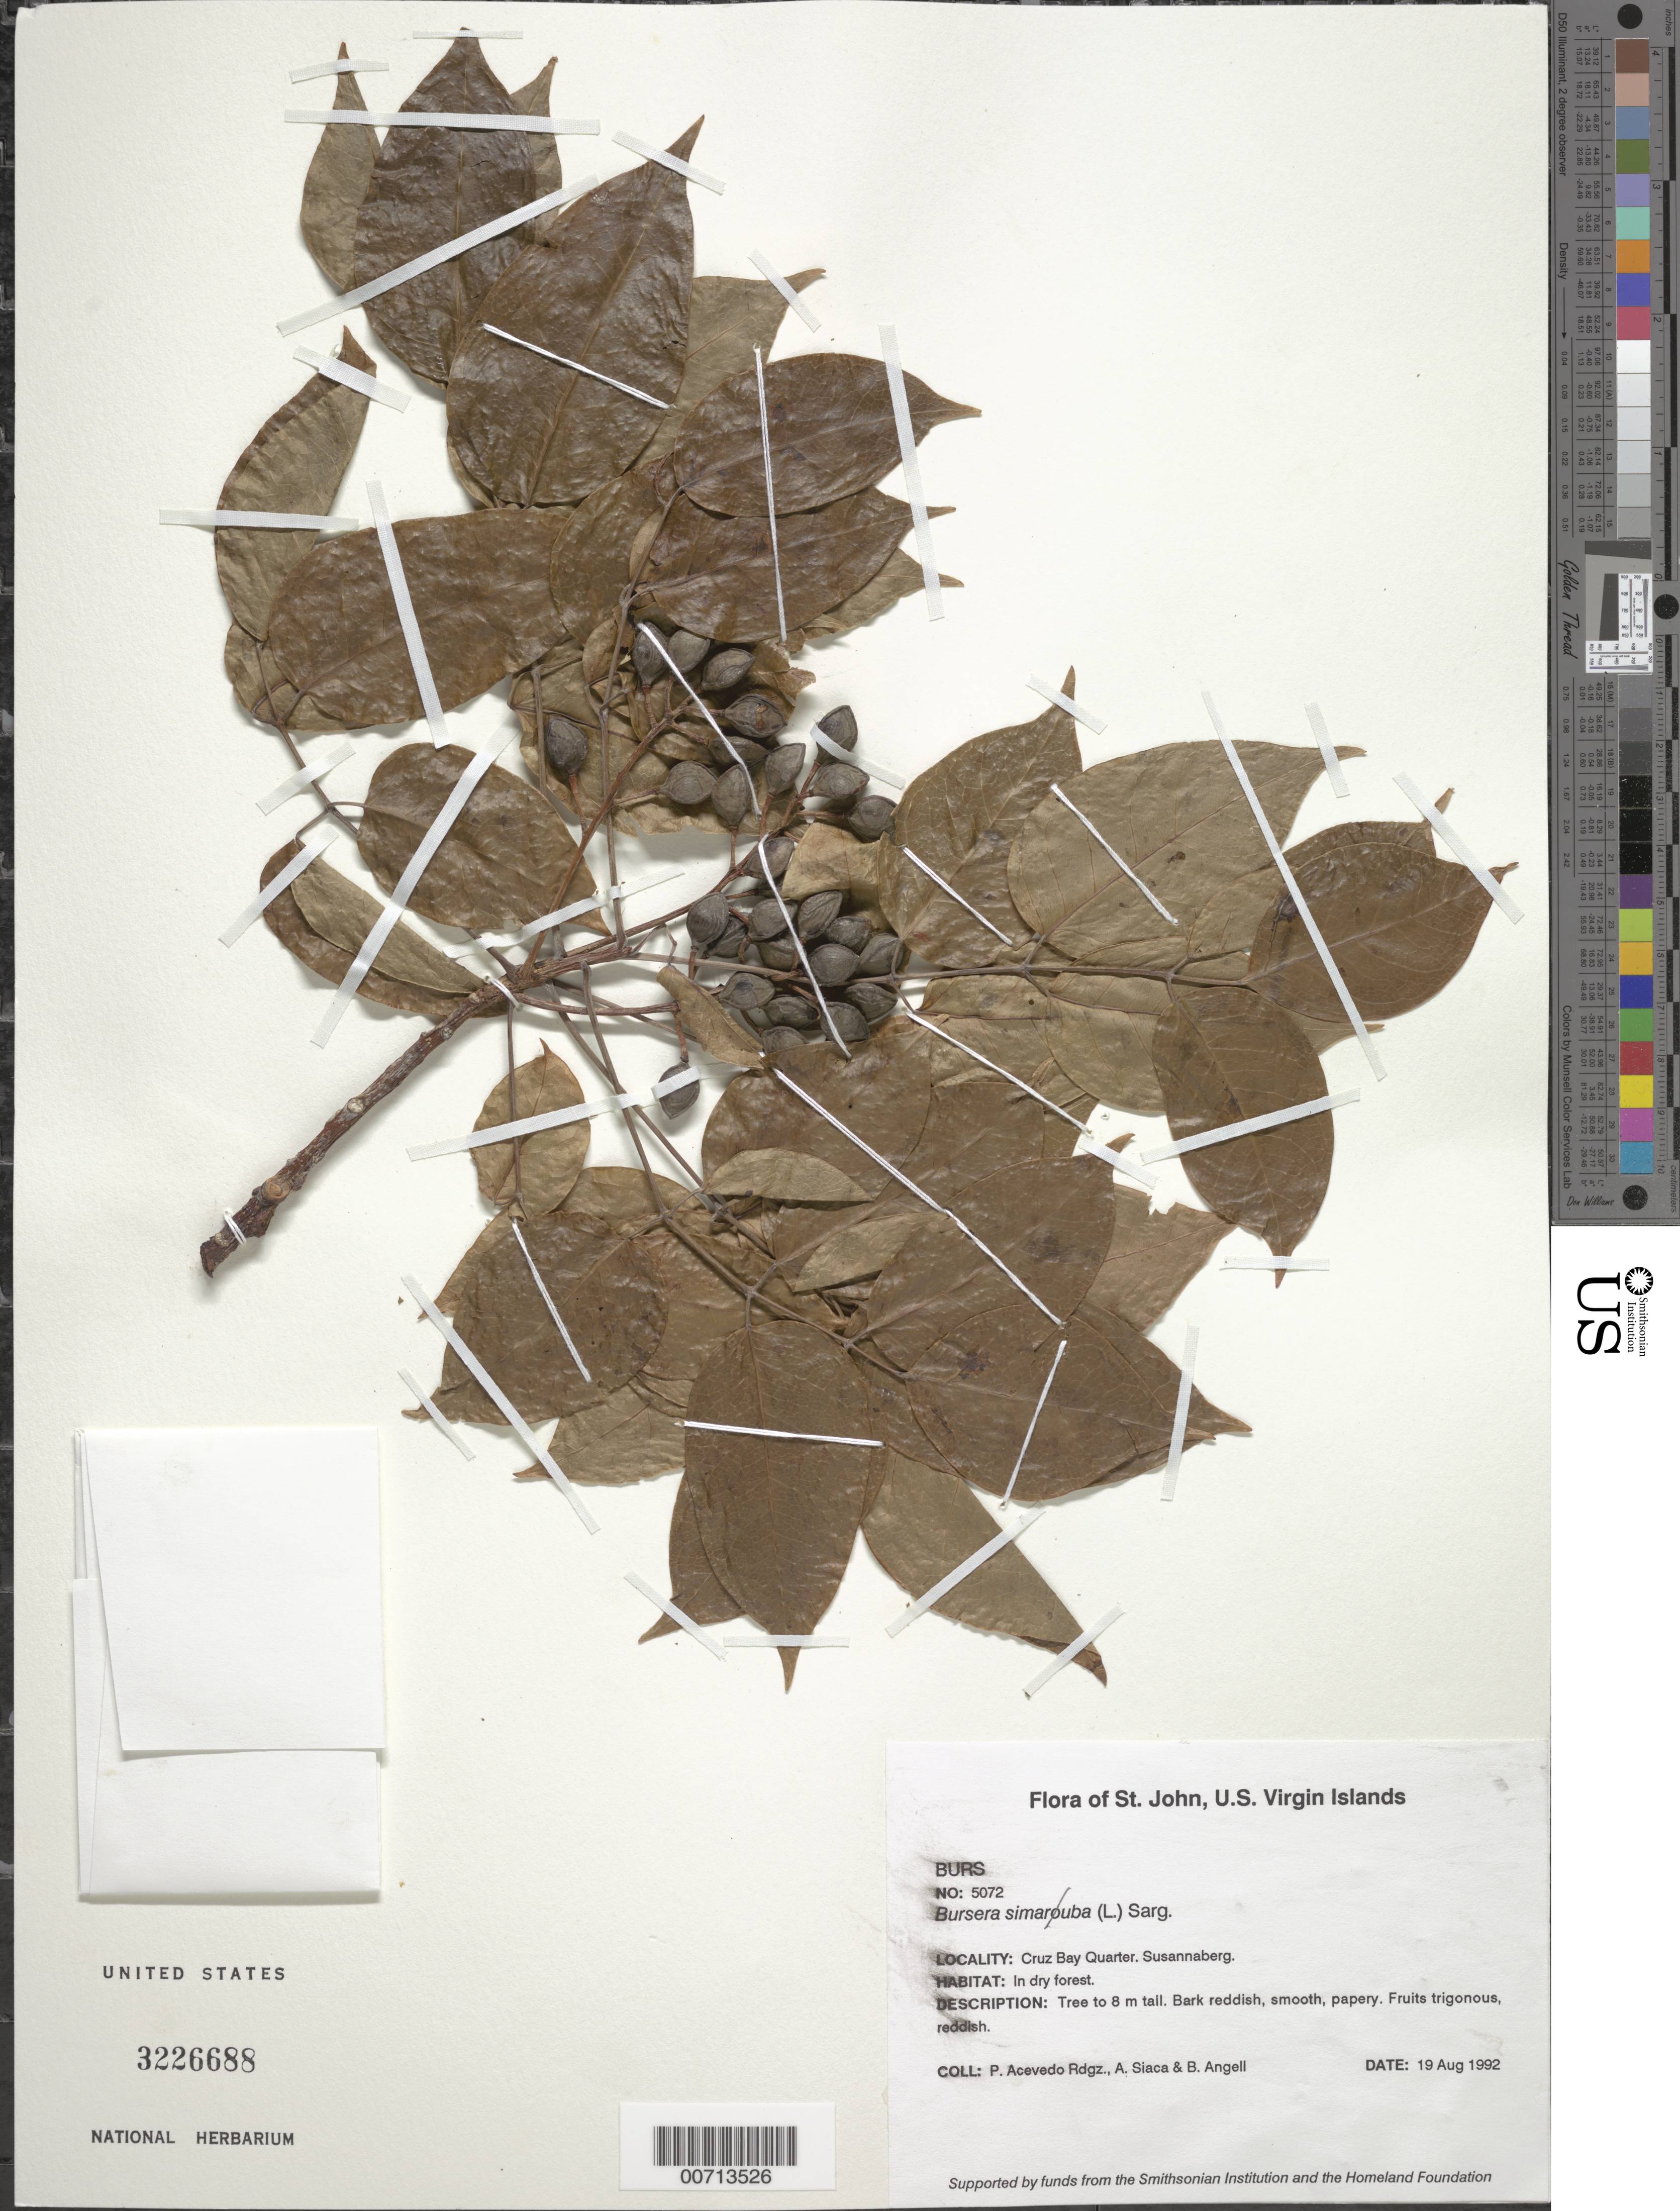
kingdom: Plantae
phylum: Tracheophyta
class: Magnoliopsida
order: Sapindales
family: Burseraceae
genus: Bursera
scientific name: Bursera simaruba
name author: (L.) Sarg.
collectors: P. Acevedo-Rodr., A. Siaca & Bobbi Angell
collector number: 5072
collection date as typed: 19 Aug 1992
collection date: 1992-08-19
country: U.S. Virgin Islands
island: St. John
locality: Cruz Bay Quarter; Susannaberg.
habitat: In dry forest.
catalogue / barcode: US 3226688